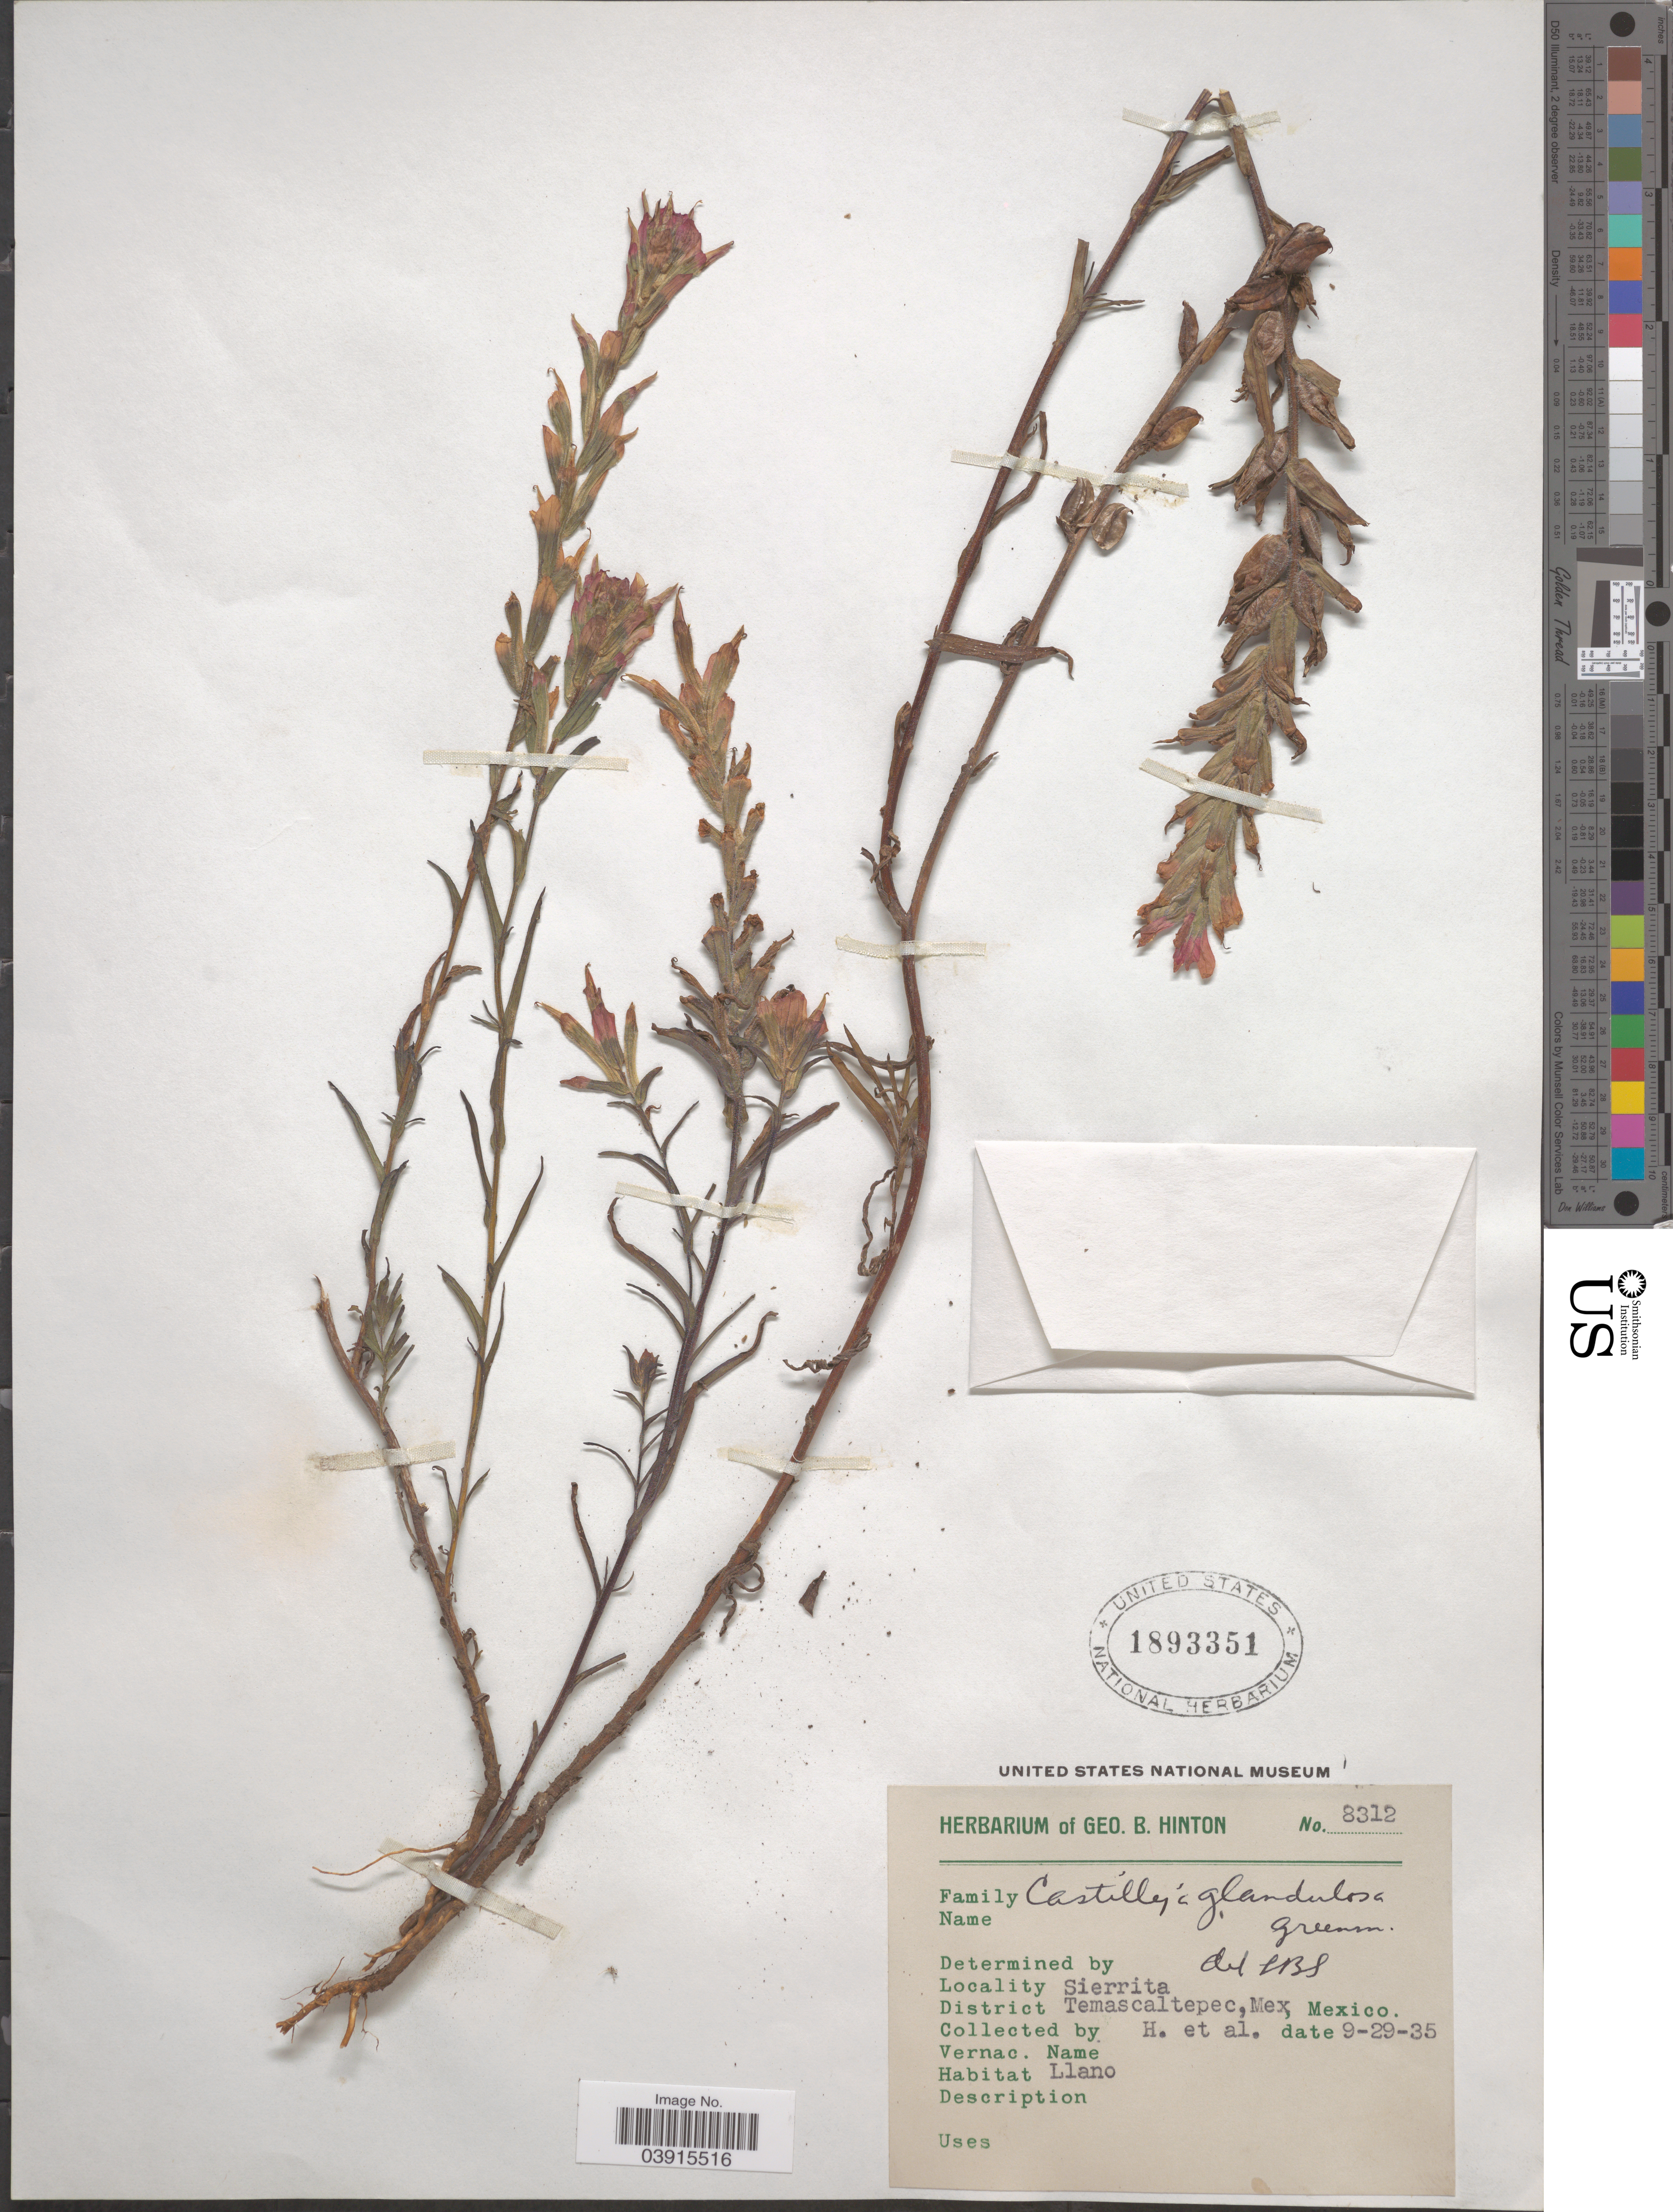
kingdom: Plantae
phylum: Tracheophyta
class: Magnoliopsida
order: Lamiales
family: Orobanchaceae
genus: Castilleja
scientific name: Castilleja scorzonerifolia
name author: Kunth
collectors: G. B. Hinton & et al.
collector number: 8312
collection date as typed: Transcribed d/m/y: 29/9/35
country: Mexico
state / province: México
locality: Sierrita. District Temascaltepec.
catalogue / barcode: US 1893351